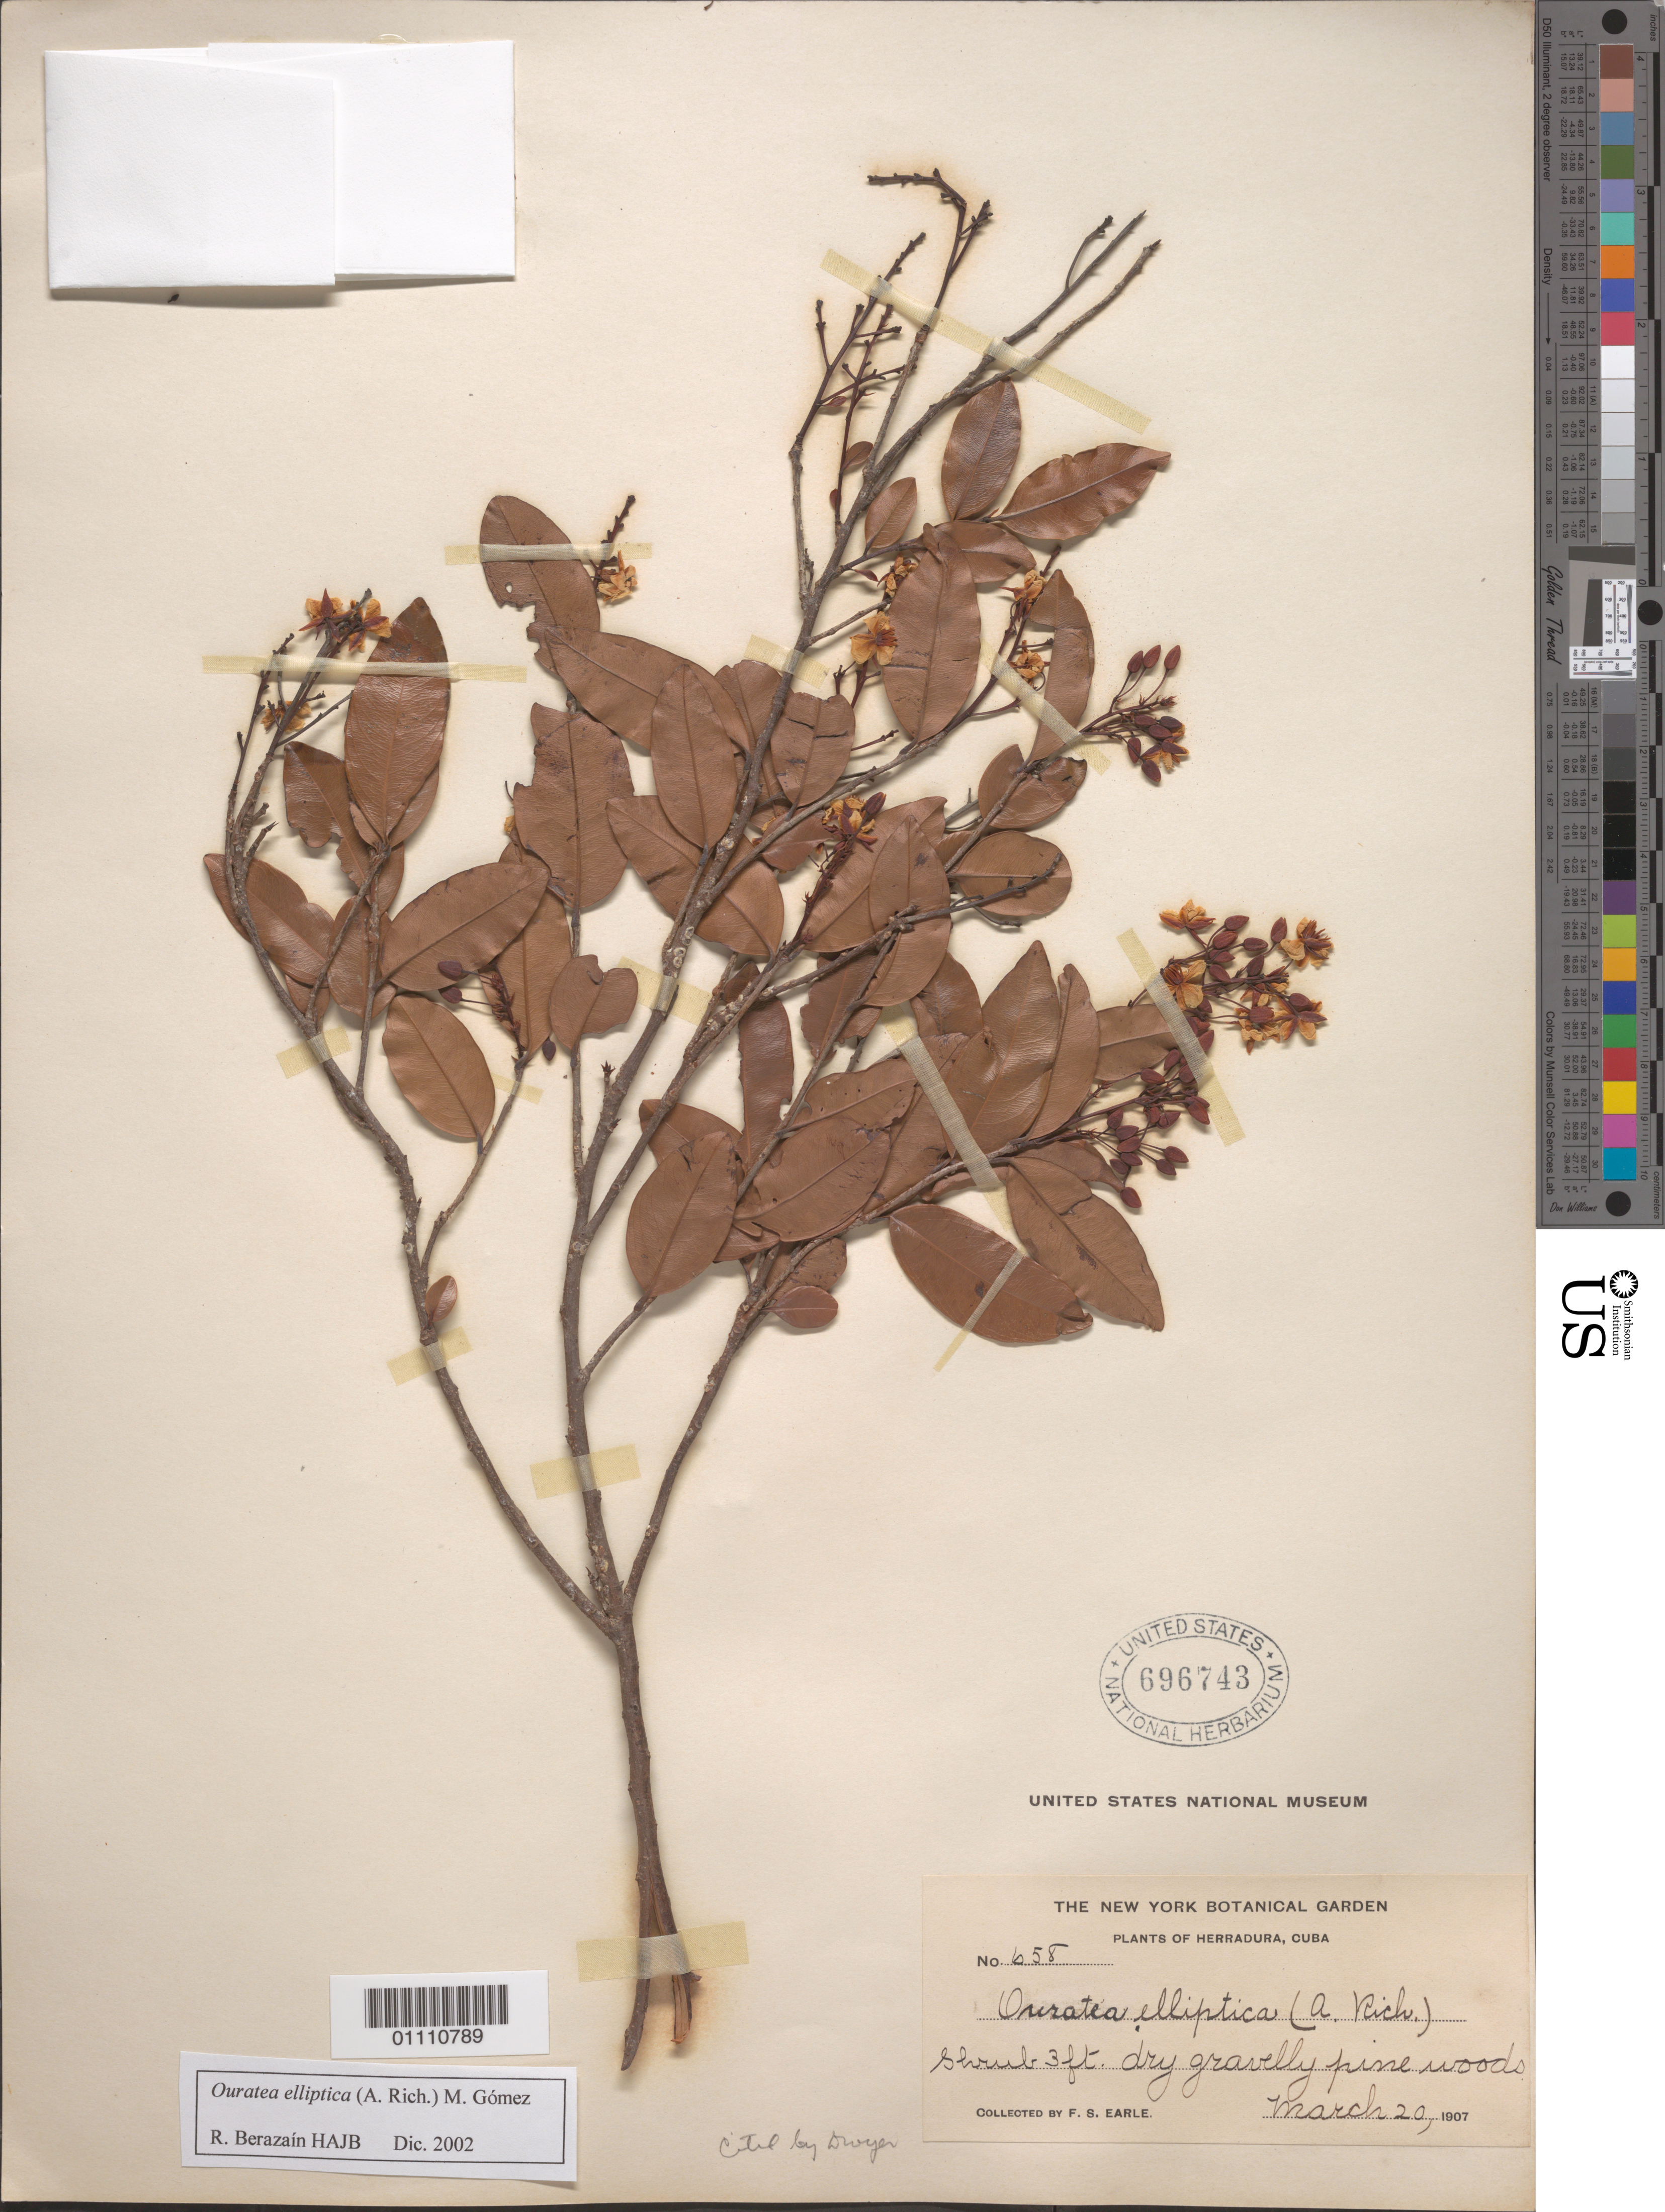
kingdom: Plantae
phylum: Tracheophyta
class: Magnoliopsida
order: Malpighiales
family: Ochnaceae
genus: Ouratea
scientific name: Ouratea elliptica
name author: (A. Rich.) M. Gómez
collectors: F. S. Earle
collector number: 658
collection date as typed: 20 Mar 1907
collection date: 1907-03-20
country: Cuba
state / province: Pinar del Rio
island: Cuba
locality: Herradura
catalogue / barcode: US 696743